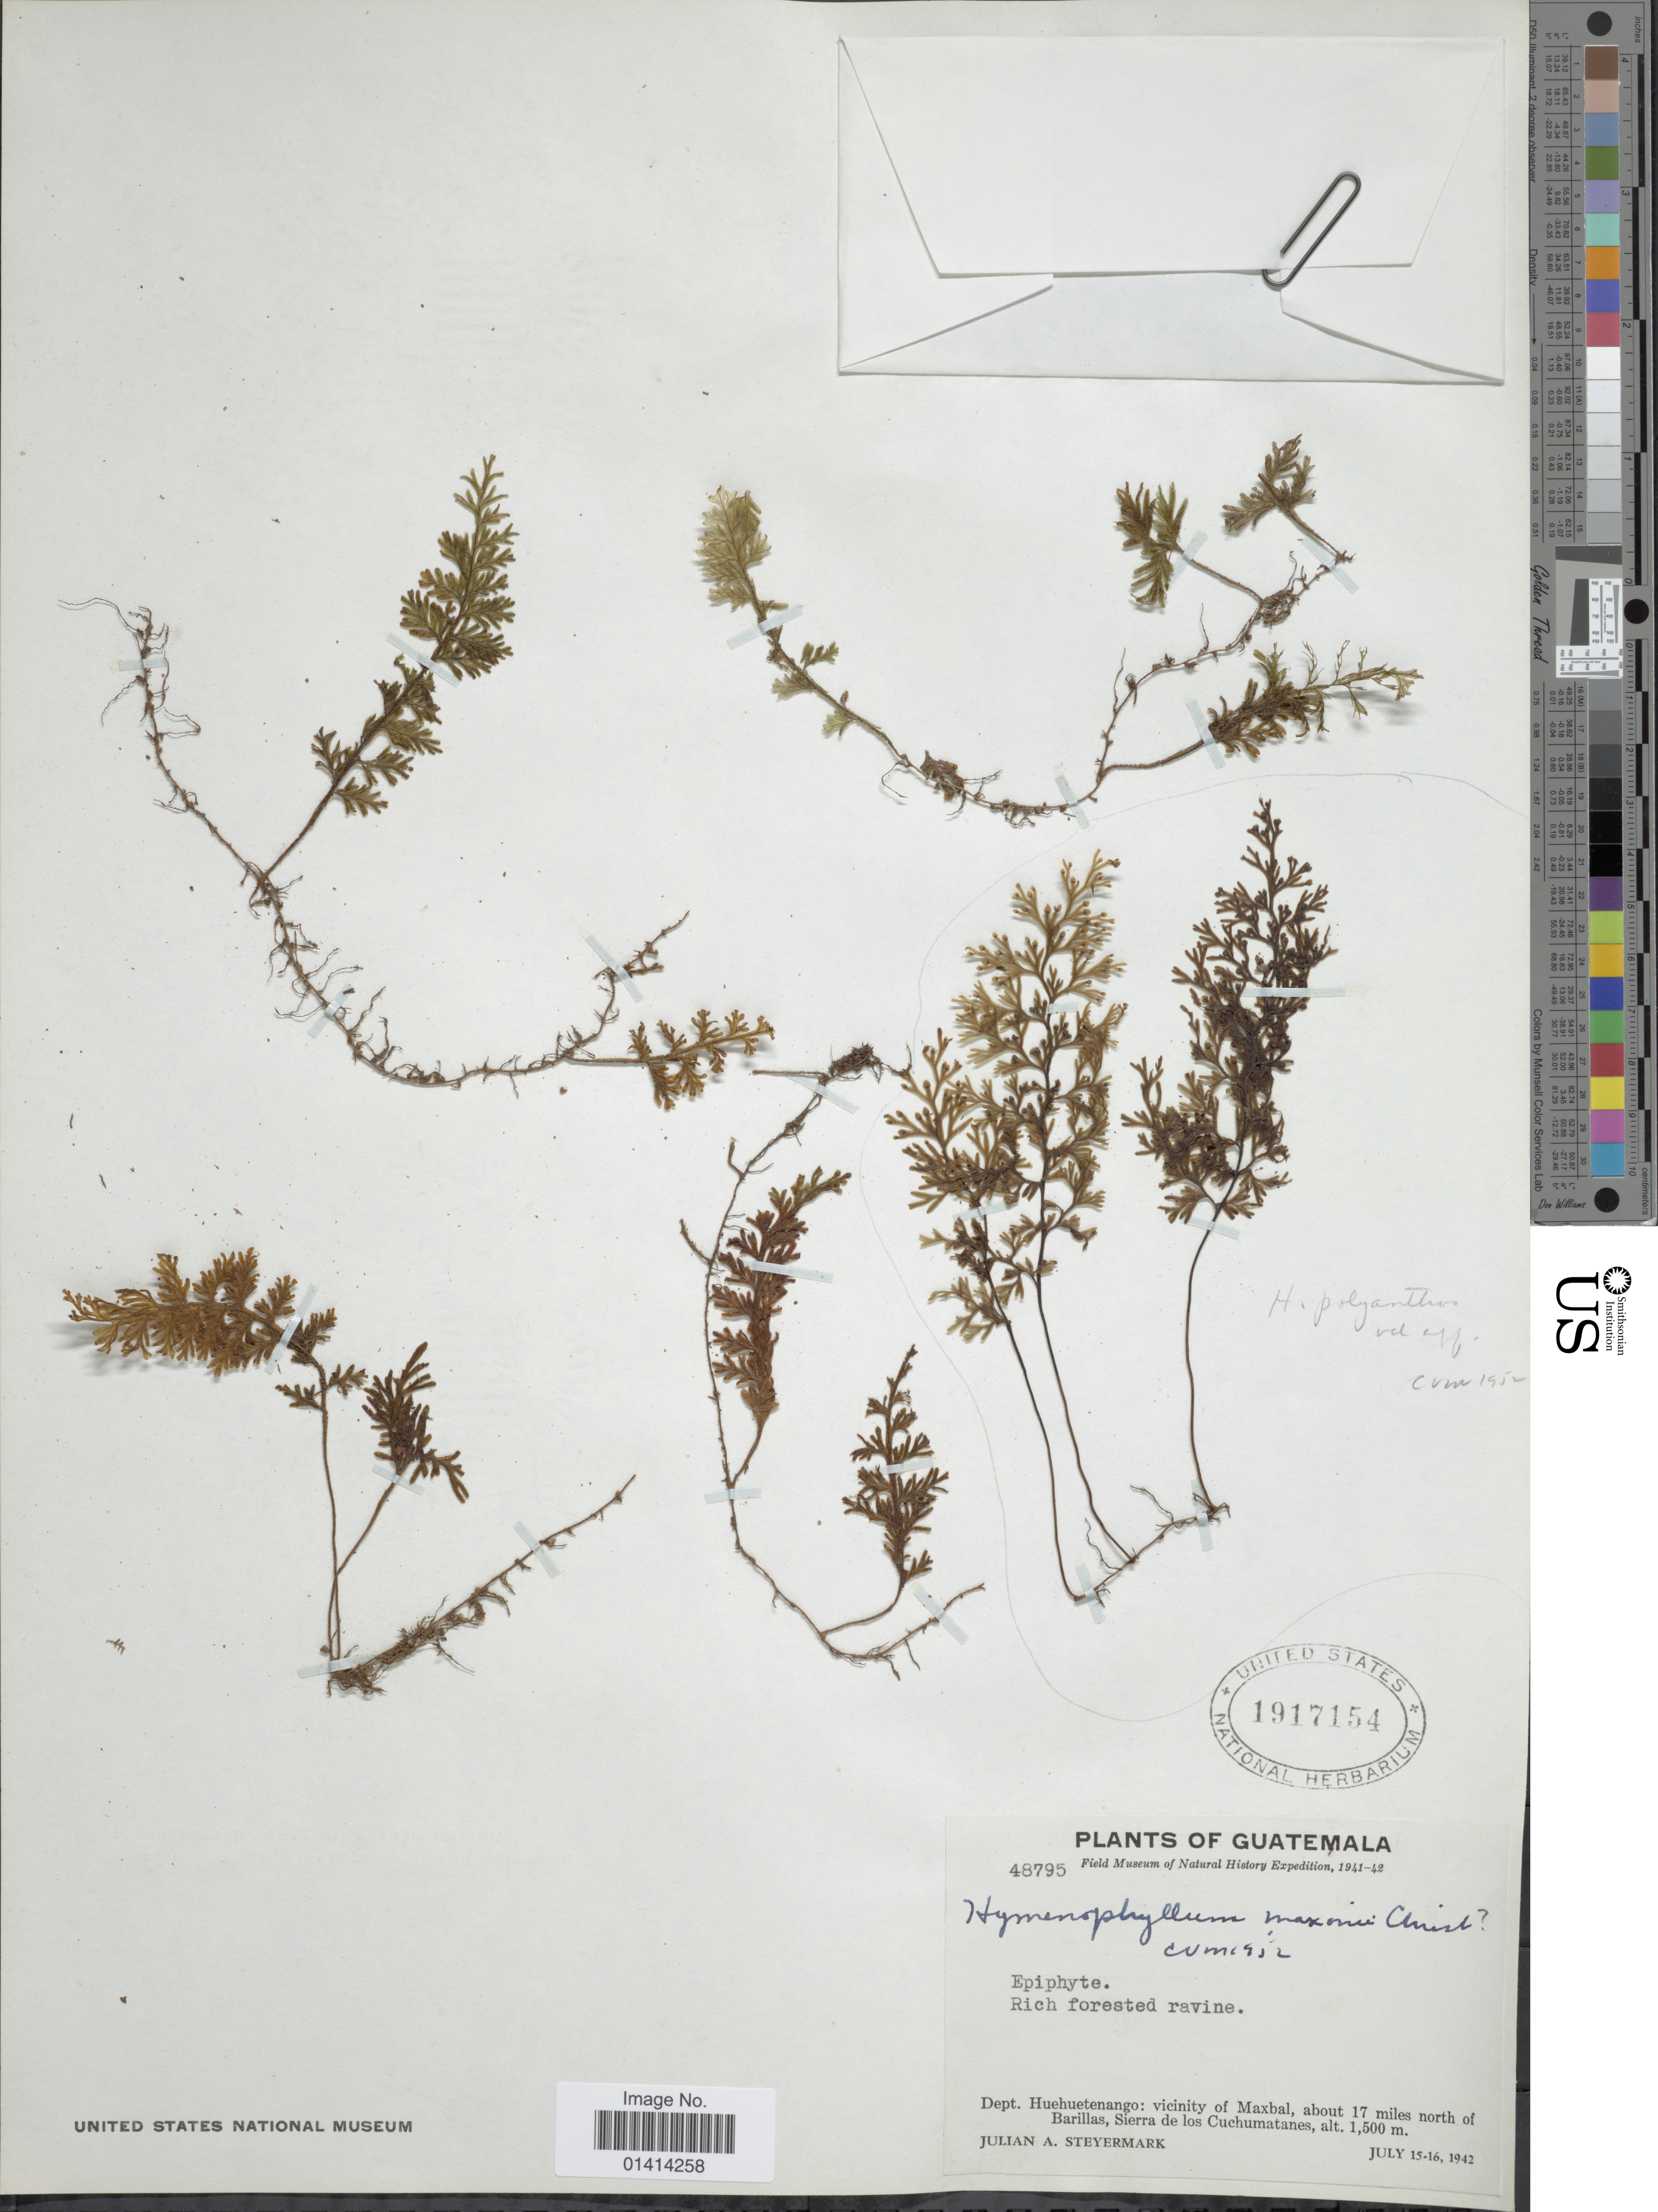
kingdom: Plantae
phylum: Tracheophyta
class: Polypodiopsida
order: Hymenophyllales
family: Hymenophyllaceae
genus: Hymenophyllum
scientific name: Hymenophyllum maxonii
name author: Christ ex C.V. Morton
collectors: J. Steyermark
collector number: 48795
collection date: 1942-07-15/1942-07-16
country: Guatemala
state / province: Huehuetenango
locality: Dept. Huehuetenango: vicinity of Maxbal, about 17 miles north of Barillas, Sierra de los Cuchumatanes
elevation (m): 1500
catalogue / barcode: US 1917154